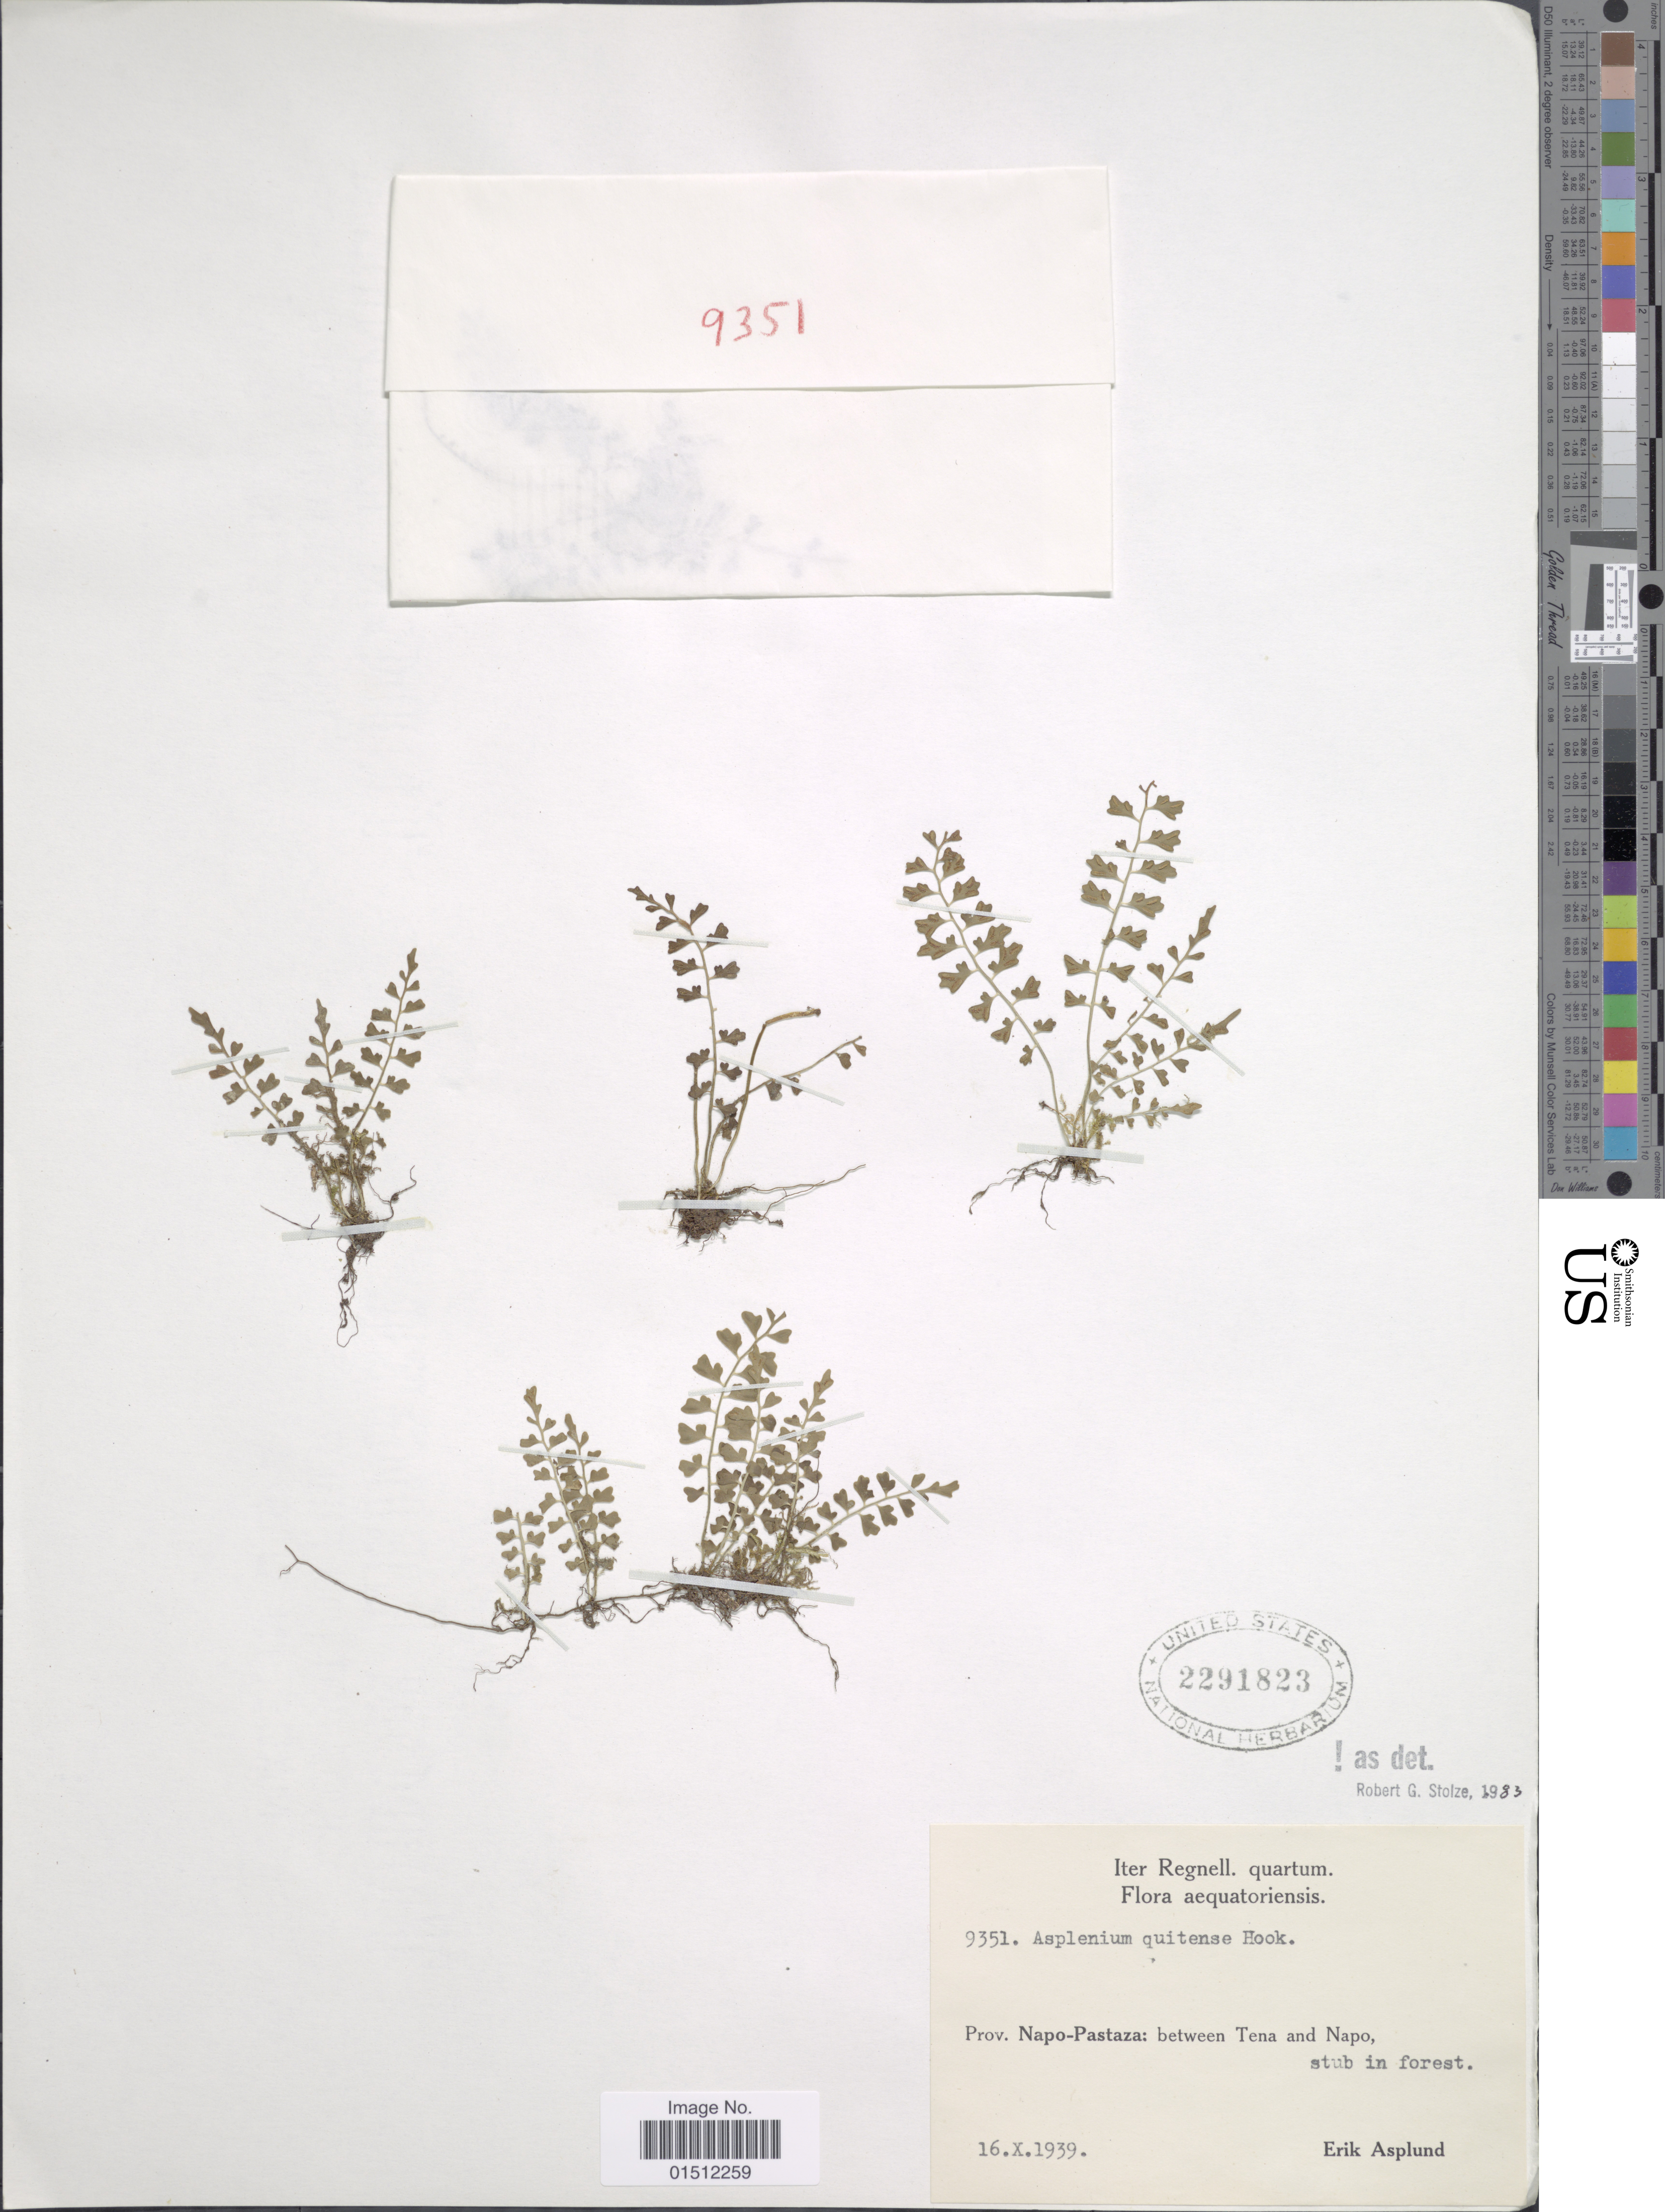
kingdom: Plantae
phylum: Tracheophyta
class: Polypodiopsida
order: Polypodiales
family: Aspleniaceae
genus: Asplenium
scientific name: Asplenium quitense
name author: Hook.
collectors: E. Asplund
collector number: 9351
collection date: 1939-10-16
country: Ecuador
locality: Prov. Napo-Pastaza: between Tena and Napo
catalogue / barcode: US 2291823